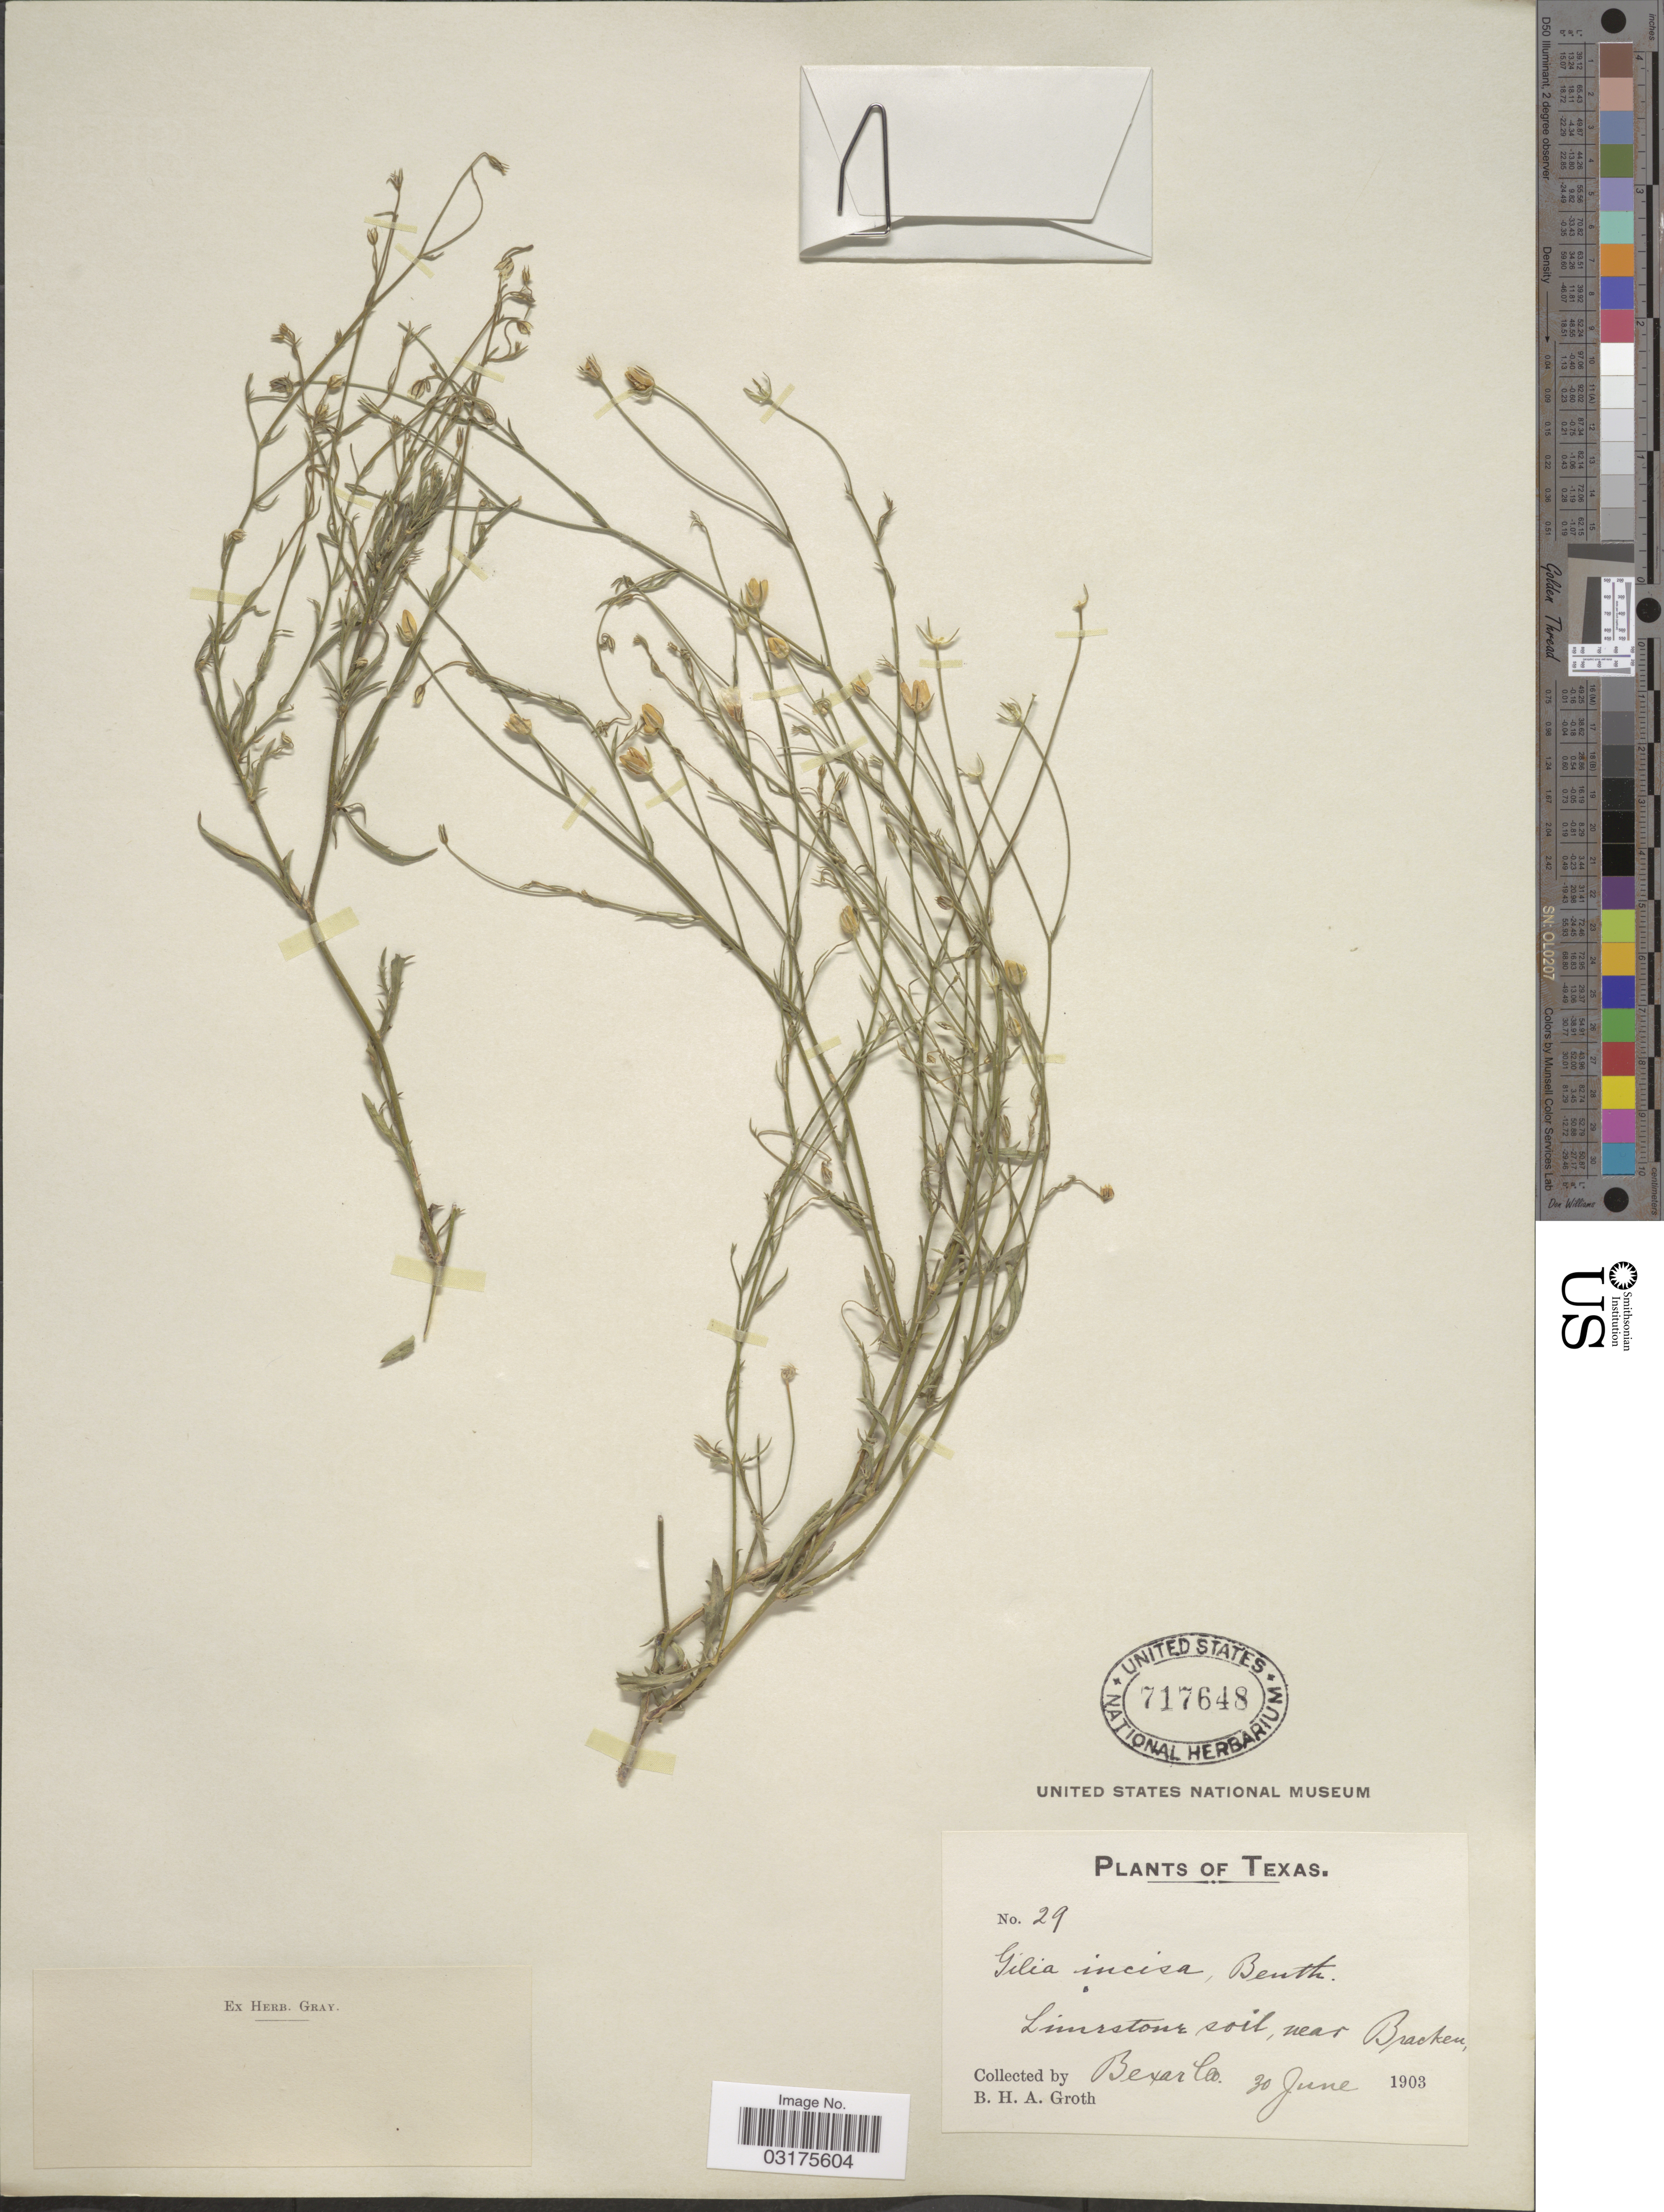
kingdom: Plantae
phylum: Tracheophyta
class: Magnoliopsida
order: Ericales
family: Polemoniaceae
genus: Giliastrum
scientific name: Giliastrum incisum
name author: (Benth.) J.M. Porter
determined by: Strong, Mark T., (BOT), Smithsonian Institution - National Museum of Natural History (UNITED STATES)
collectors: B. Groth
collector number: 29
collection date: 1903-06-30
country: United States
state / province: Texas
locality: Limestone soil, near Bracken, Bexar Co.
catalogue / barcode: US 717648